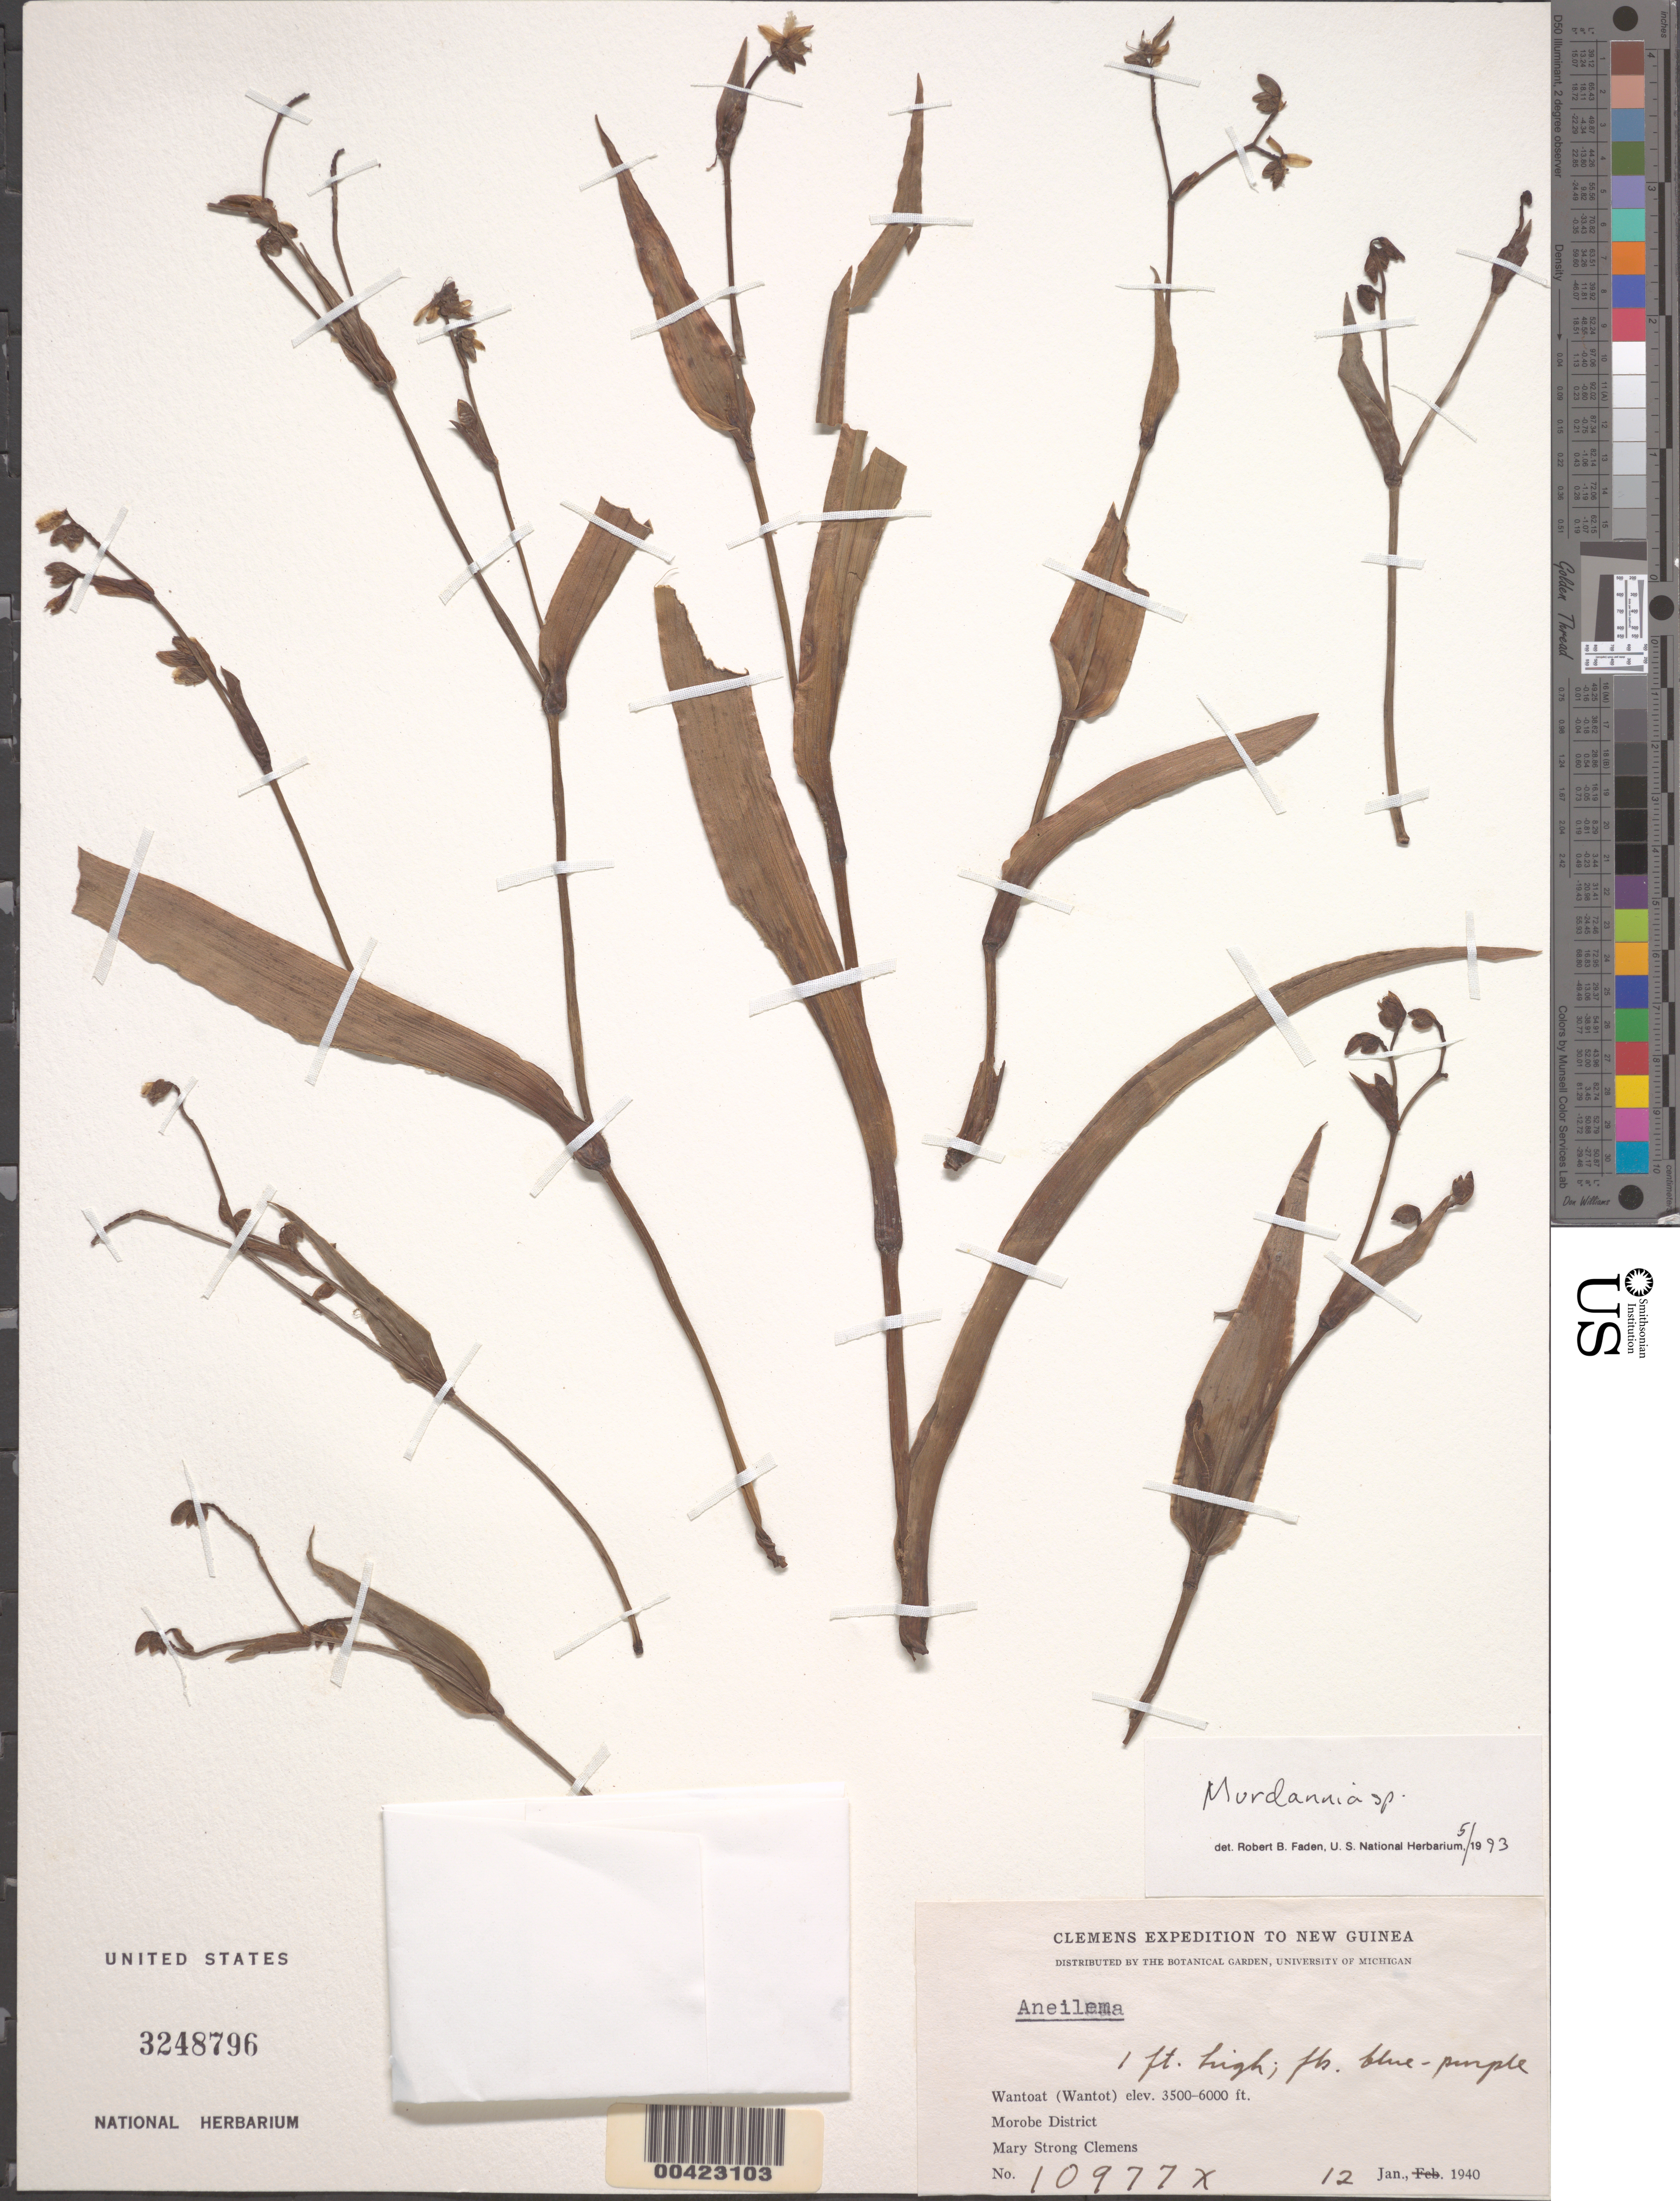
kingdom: Plantae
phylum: Tracheophyta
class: Liliopsida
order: Commelinales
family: Commelinaceae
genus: Murdannia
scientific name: Murdannia sp.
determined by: Faden, Robert B., (US), Smithsonian Institution - National Museum of Natural History (UNITED STATES)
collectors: M. S. Clemens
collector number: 10977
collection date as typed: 12 Jan 1940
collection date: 1940-01-12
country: Papua New Guinea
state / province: Morobe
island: New Guinea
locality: Morobe dist, wantoat, wantot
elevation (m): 3500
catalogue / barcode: US 3248796